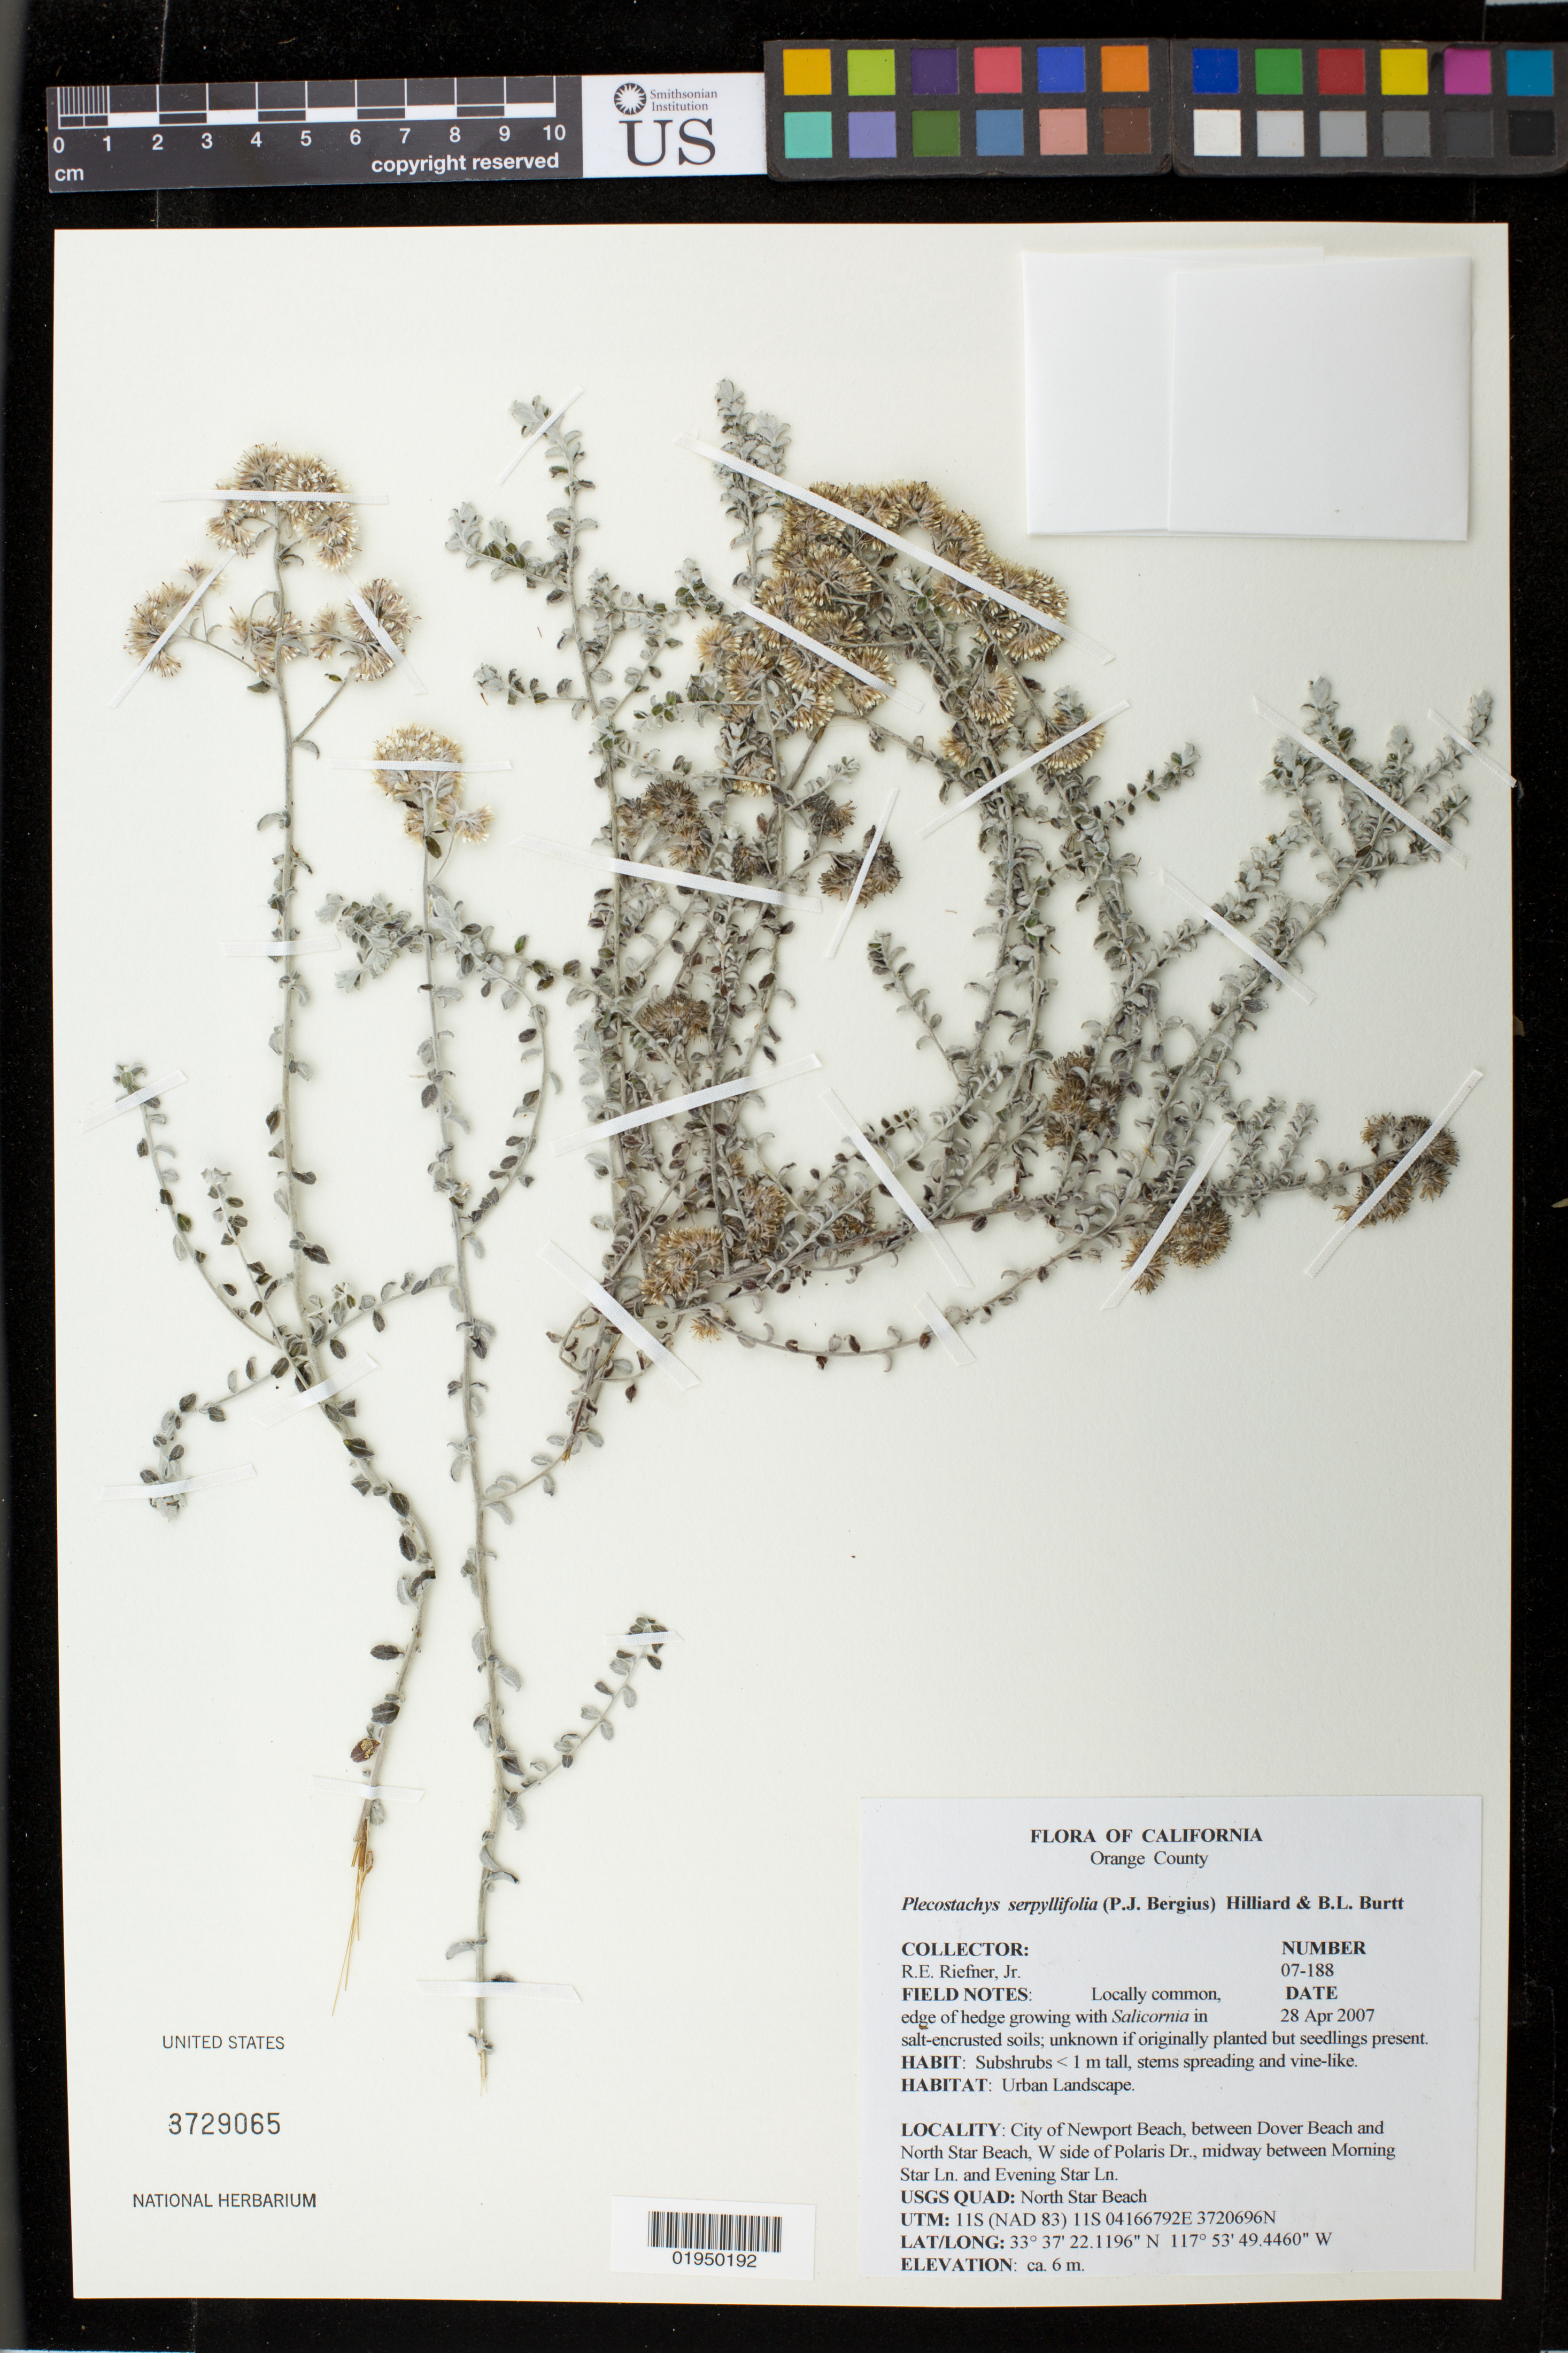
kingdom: Plantae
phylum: Tracheophyta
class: Magnoliopsida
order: Asterales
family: Asteraceae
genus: Plecostachys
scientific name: Plecostachys serpyllifolia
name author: (P.J. Bergius) Hilliard & B.L. Burtt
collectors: R. Riefner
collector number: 07-188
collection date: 2007-04-28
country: United States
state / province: California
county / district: Orange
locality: City of Newport Beach, etween Dover Beach and North Star Beach, W side of Polaris Dr., Midway between Morning Star Ln. and Evening Star Ln.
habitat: Urban landscape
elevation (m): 6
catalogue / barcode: US 3729065